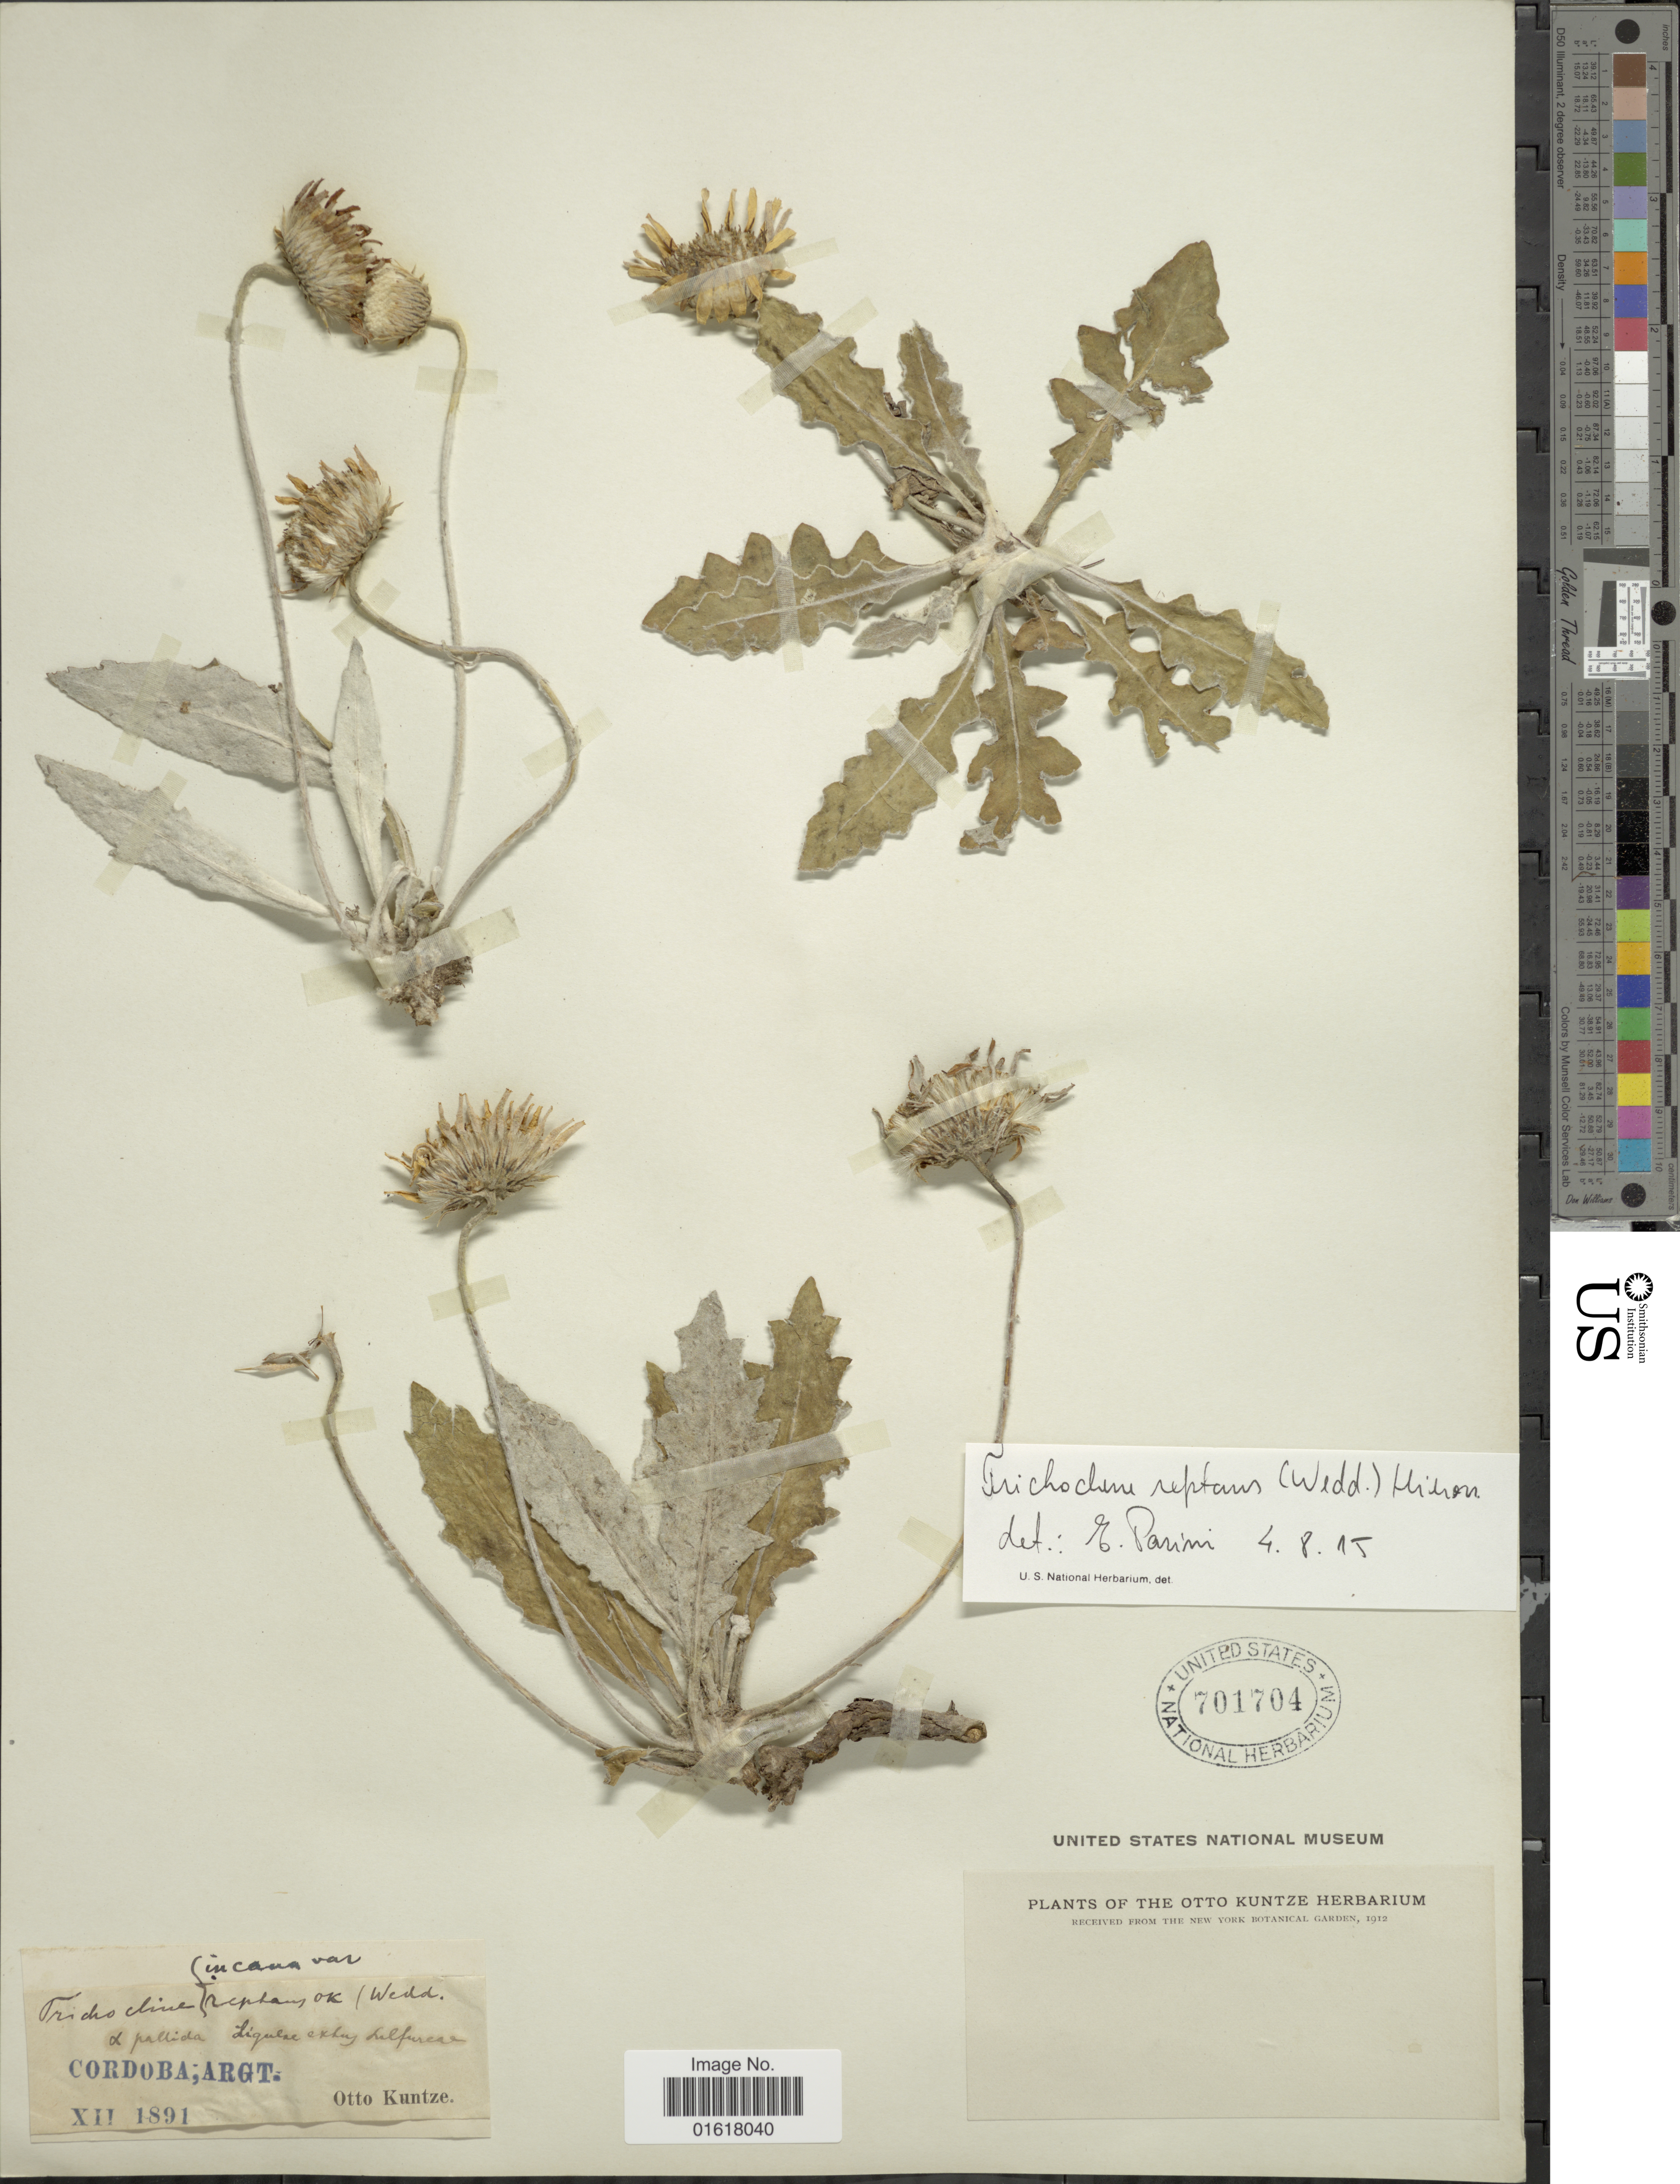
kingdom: Plantae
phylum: Tracheophyta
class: Magnoliopsida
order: Asterales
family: Asteraceae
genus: Trichocline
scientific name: Trichocline reptans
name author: (Wedd.) Hieron.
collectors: C.E.O. Kuntze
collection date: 1891-12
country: Argentina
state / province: Cordoba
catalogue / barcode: US 701704